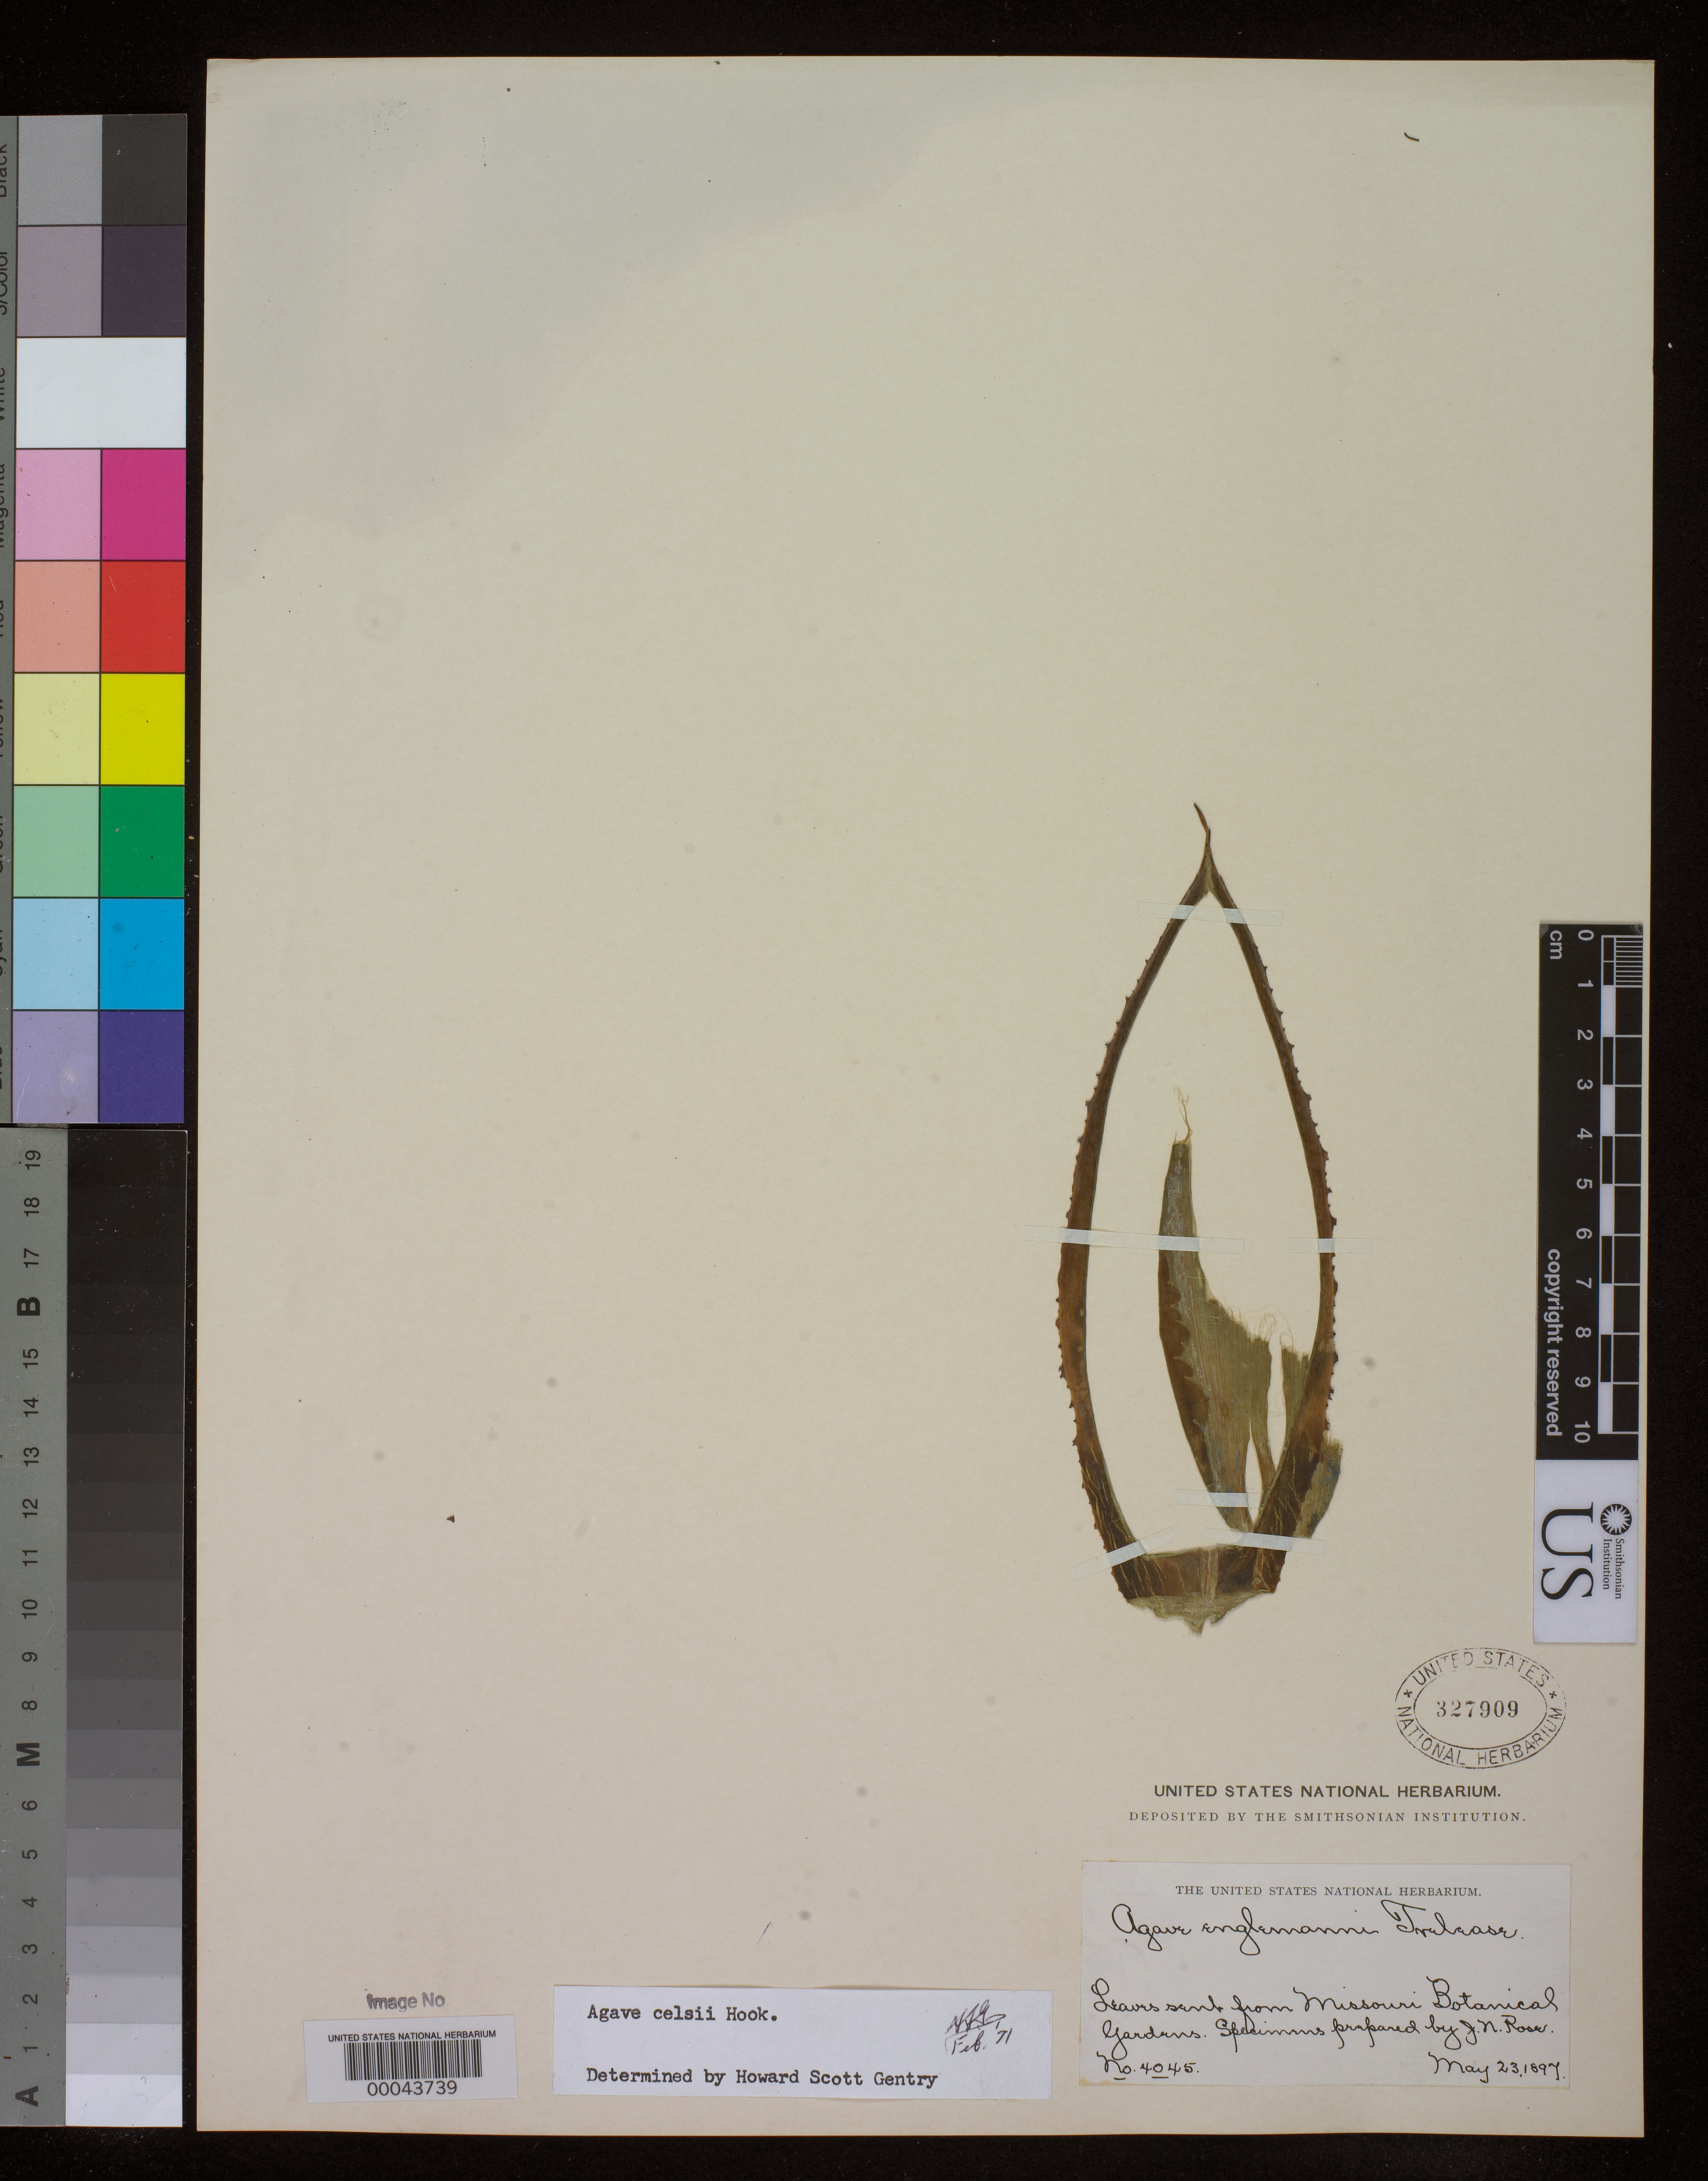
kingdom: Plantae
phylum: Tracheophyta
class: Liliopsida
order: Asparagales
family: Asparagaceae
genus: Agave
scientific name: Agave celsii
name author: Hook.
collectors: J. N. Rose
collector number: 4045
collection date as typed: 11 Sep 1920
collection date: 1920-09-11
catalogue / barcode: US 327909